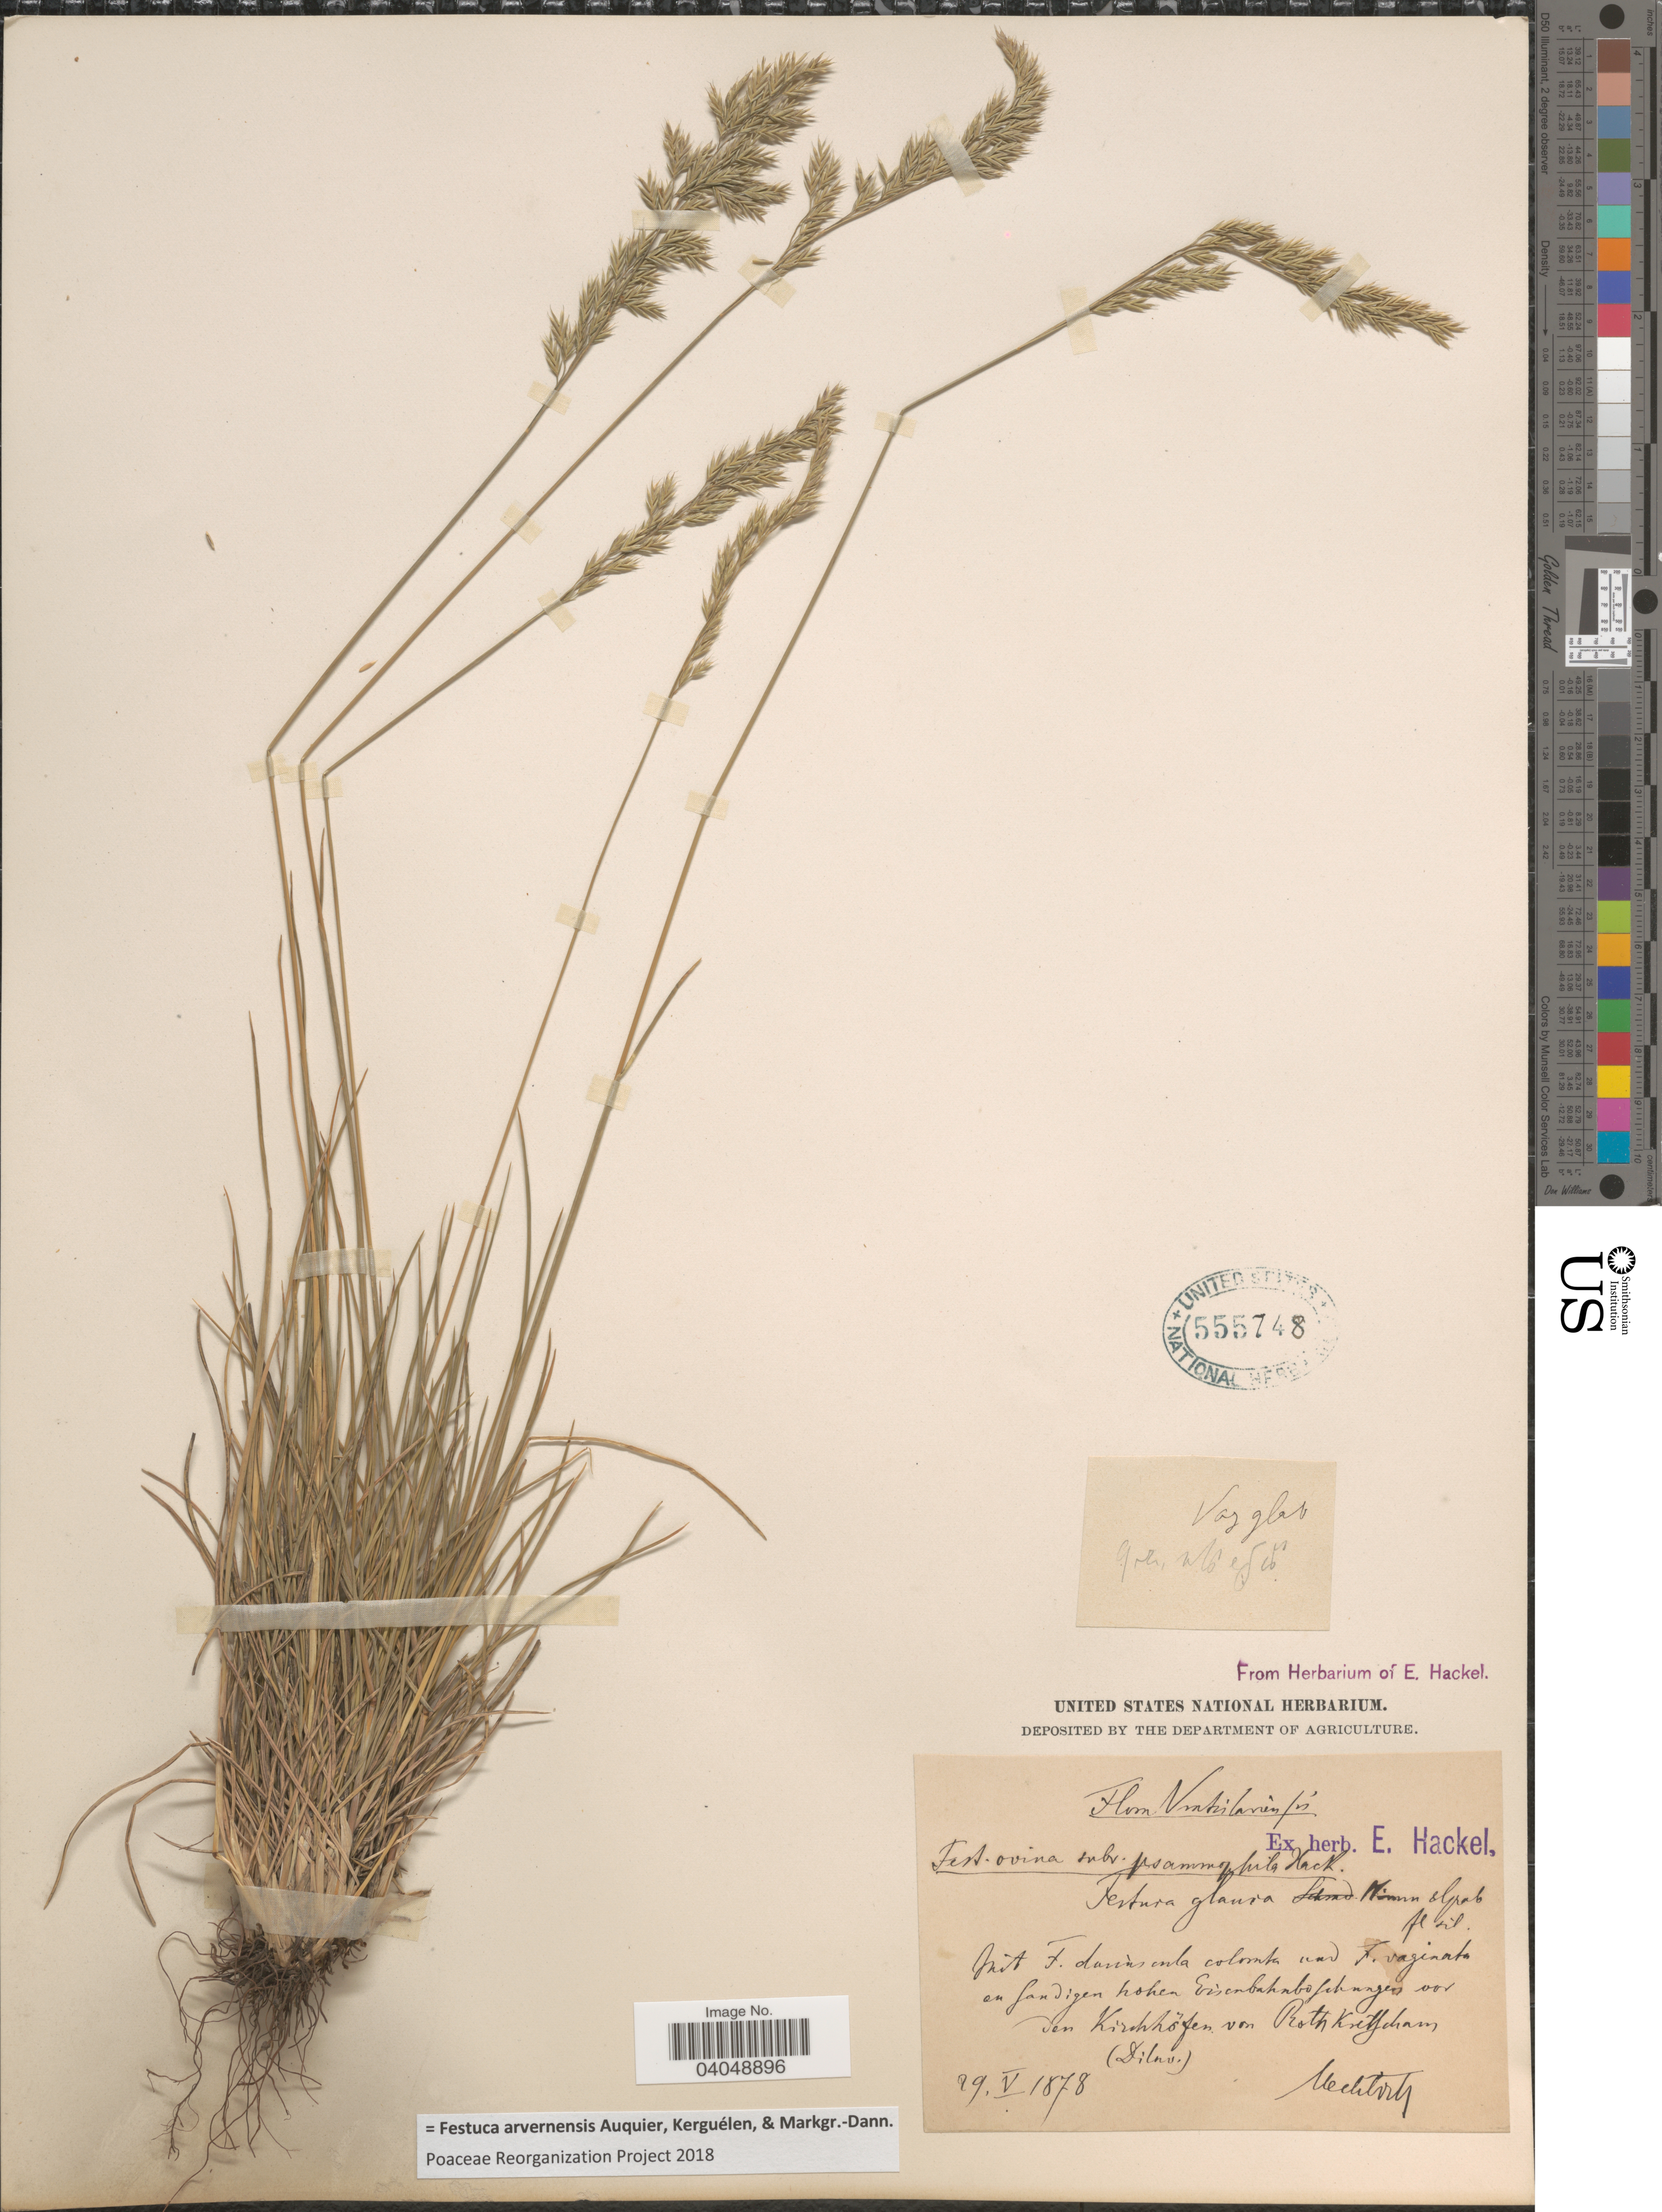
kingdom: Plantae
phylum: Tracheophyta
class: Liliopsida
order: Poales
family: Poaceae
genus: Festuca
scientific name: Festuca arvernensis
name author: Auquier et al.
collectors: Uechtritz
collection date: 1878-05-29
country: Germany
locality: En Sandigen hohen Eisenbahnboschungen von den Kirchhofen von Rothkritschan. [interpreted]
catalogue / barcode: US 555748